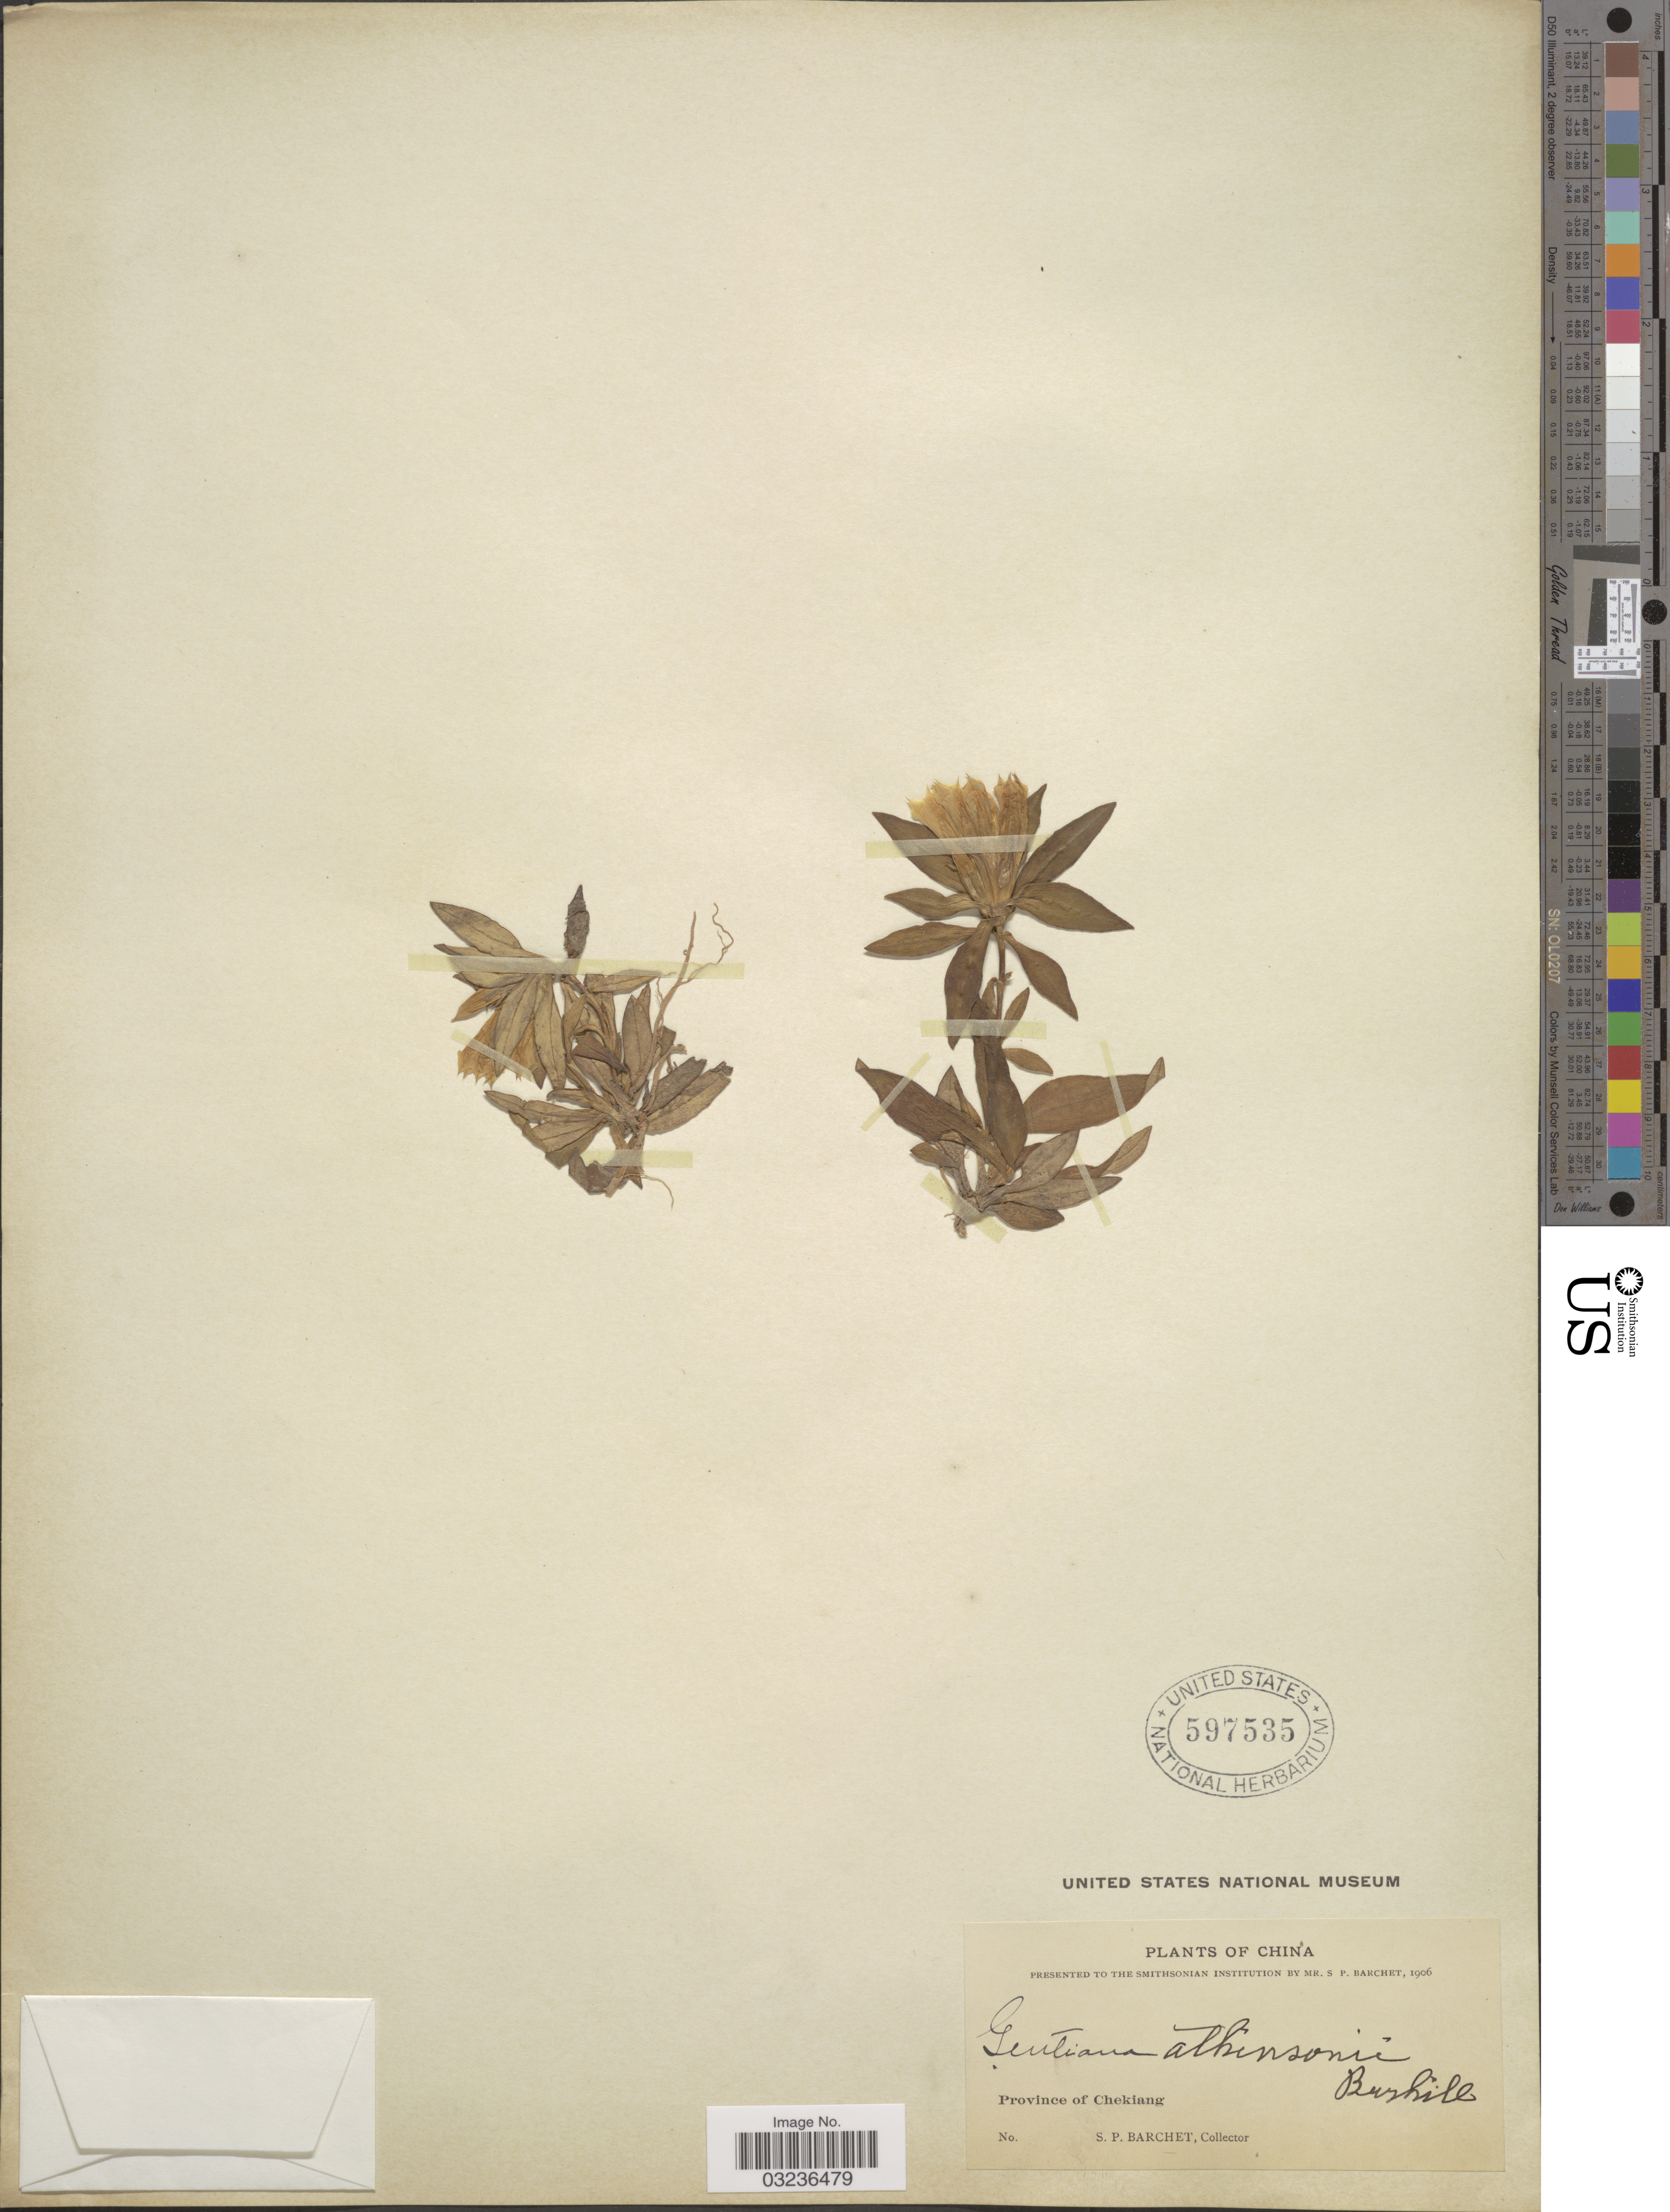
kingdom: Plantae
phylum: Tracheophyta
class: Magnoliopsida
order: Gentianales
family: Gentianaceae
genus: Gentiana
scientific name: Gentiana atkinsonii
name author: Burkill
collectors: S. P. Barchet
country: China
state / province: Zhejiang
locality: Province of Chekiang.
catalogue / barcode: US 597535